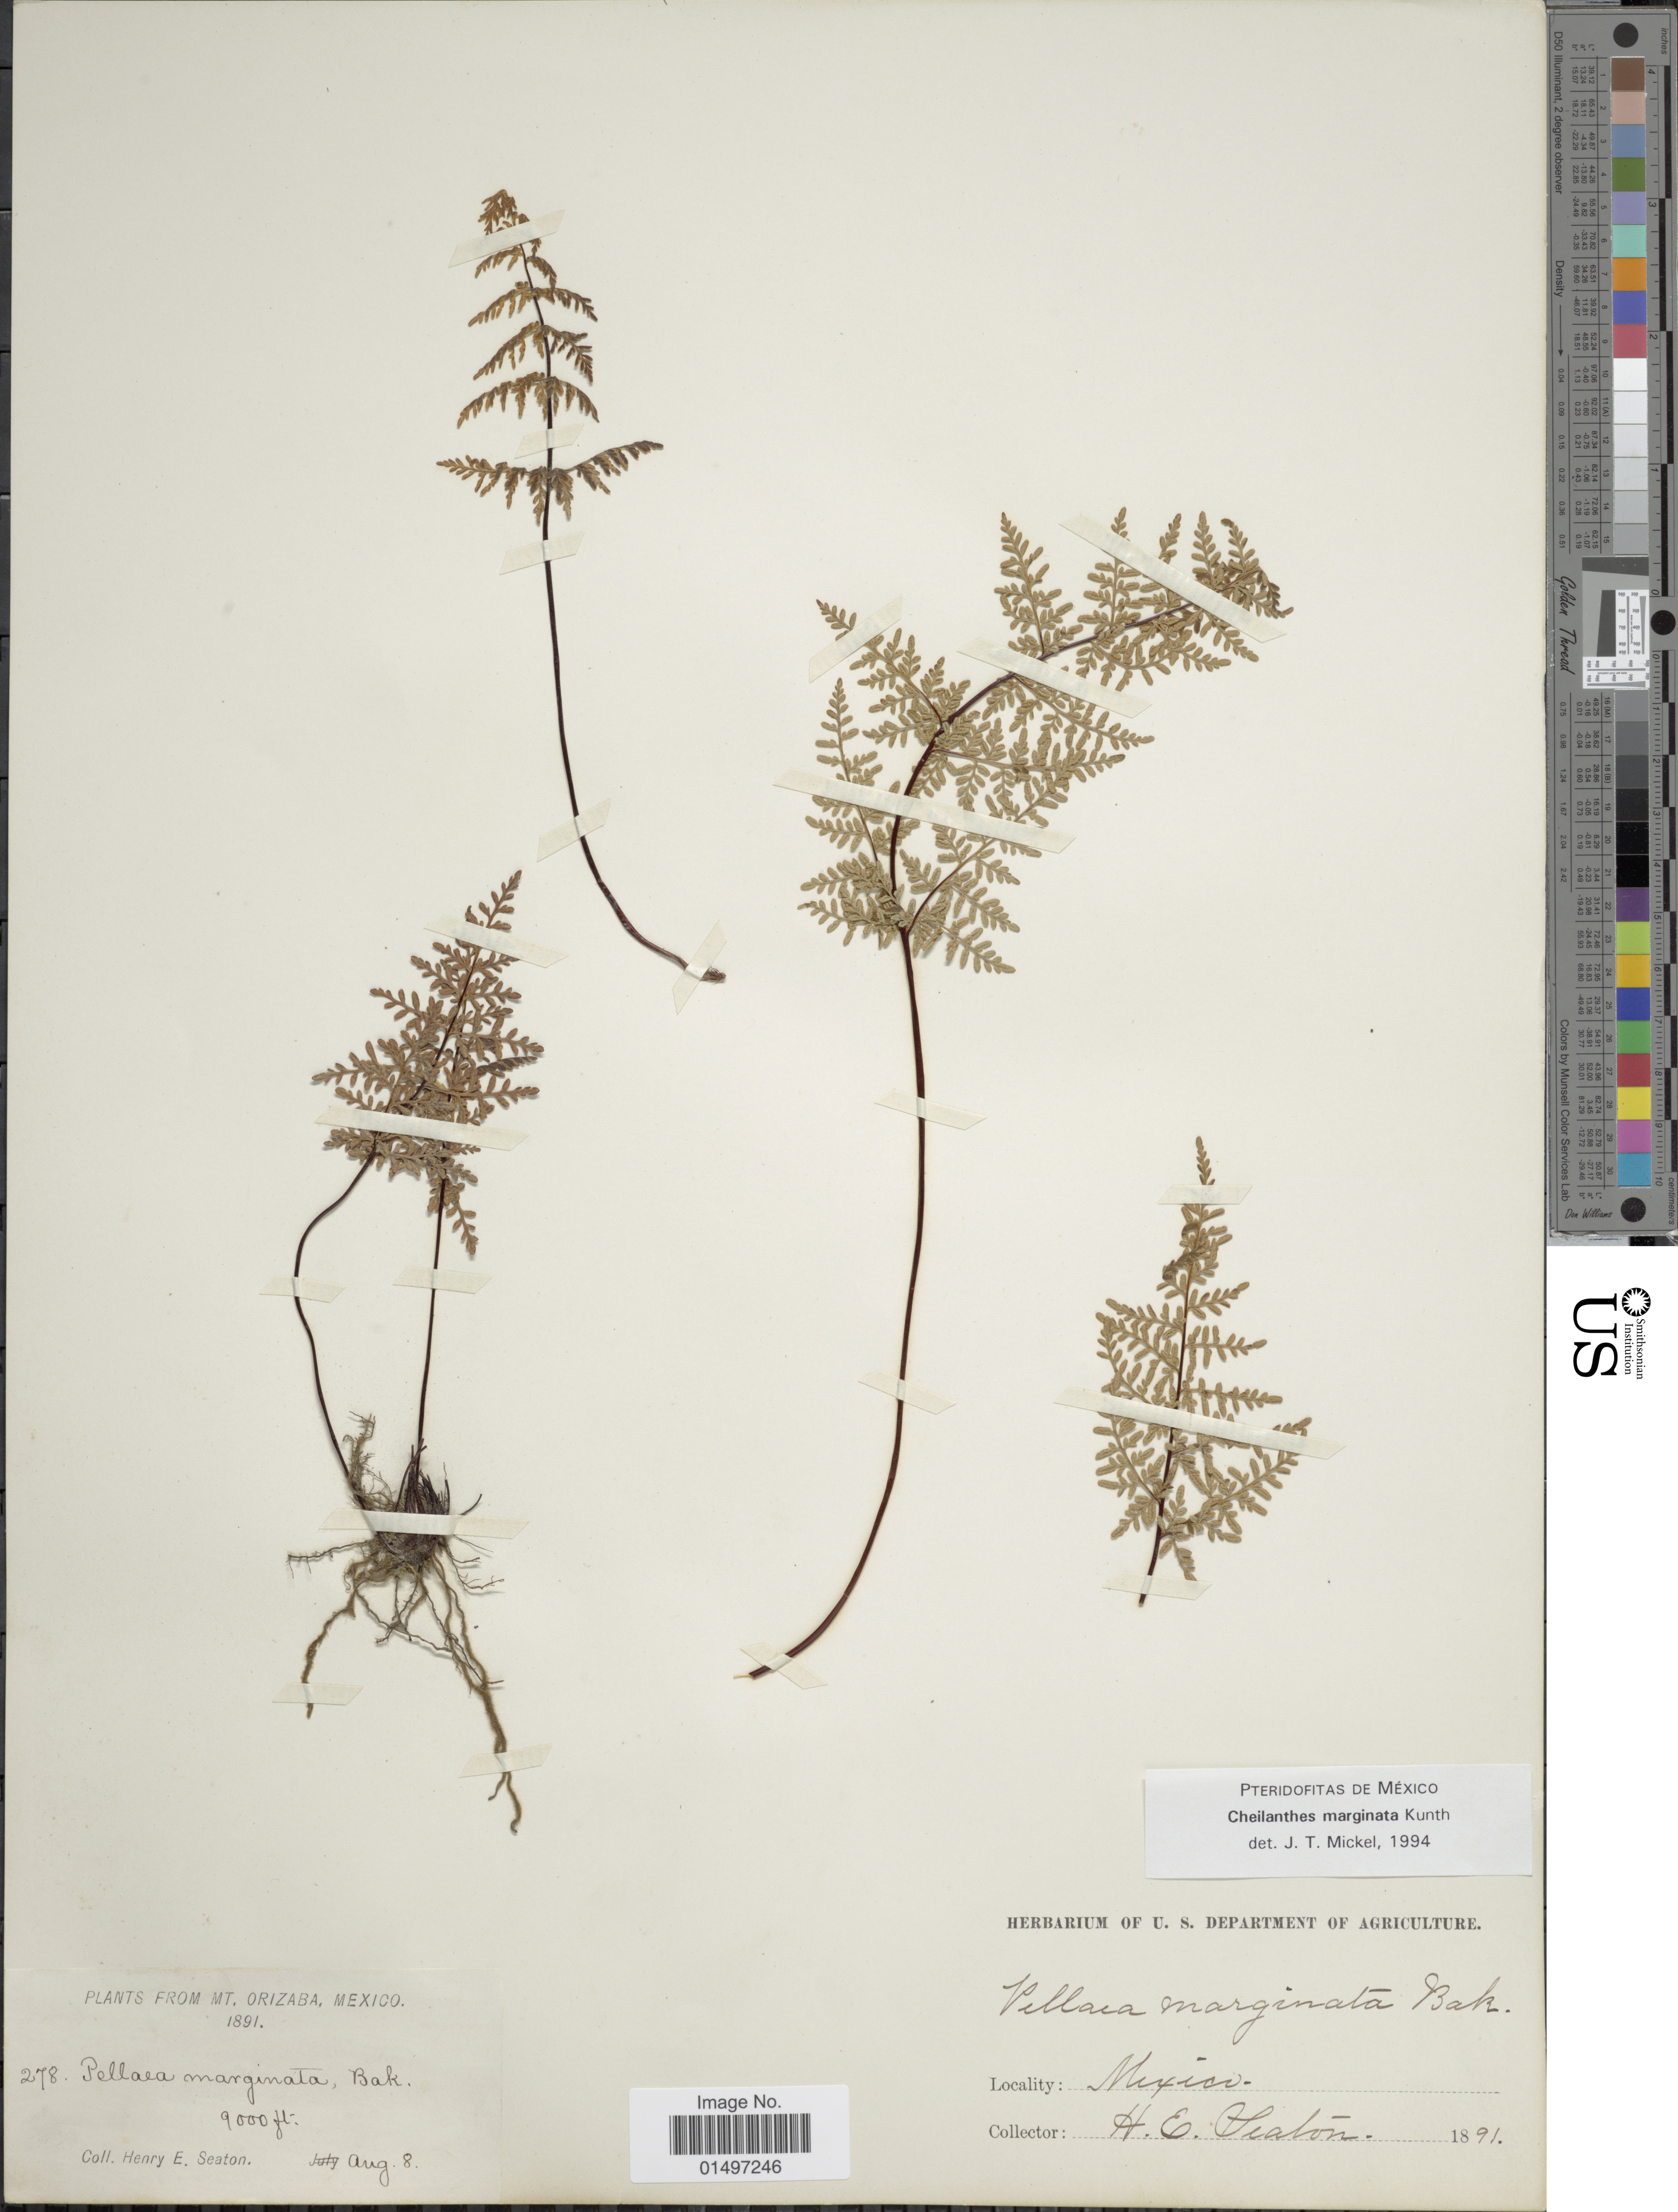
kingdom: Plantae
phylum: Tracheophyta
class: Polypodiopsida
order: Polypodiales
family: Pteridaceae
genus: Gaga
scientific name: Gaga marginata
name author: (Kunth) Fay W. Li & Windham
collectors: H. E. Seaton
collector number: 278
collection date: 1891-08-08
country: Mexico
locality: Mt. Orizaba.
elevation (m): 2743